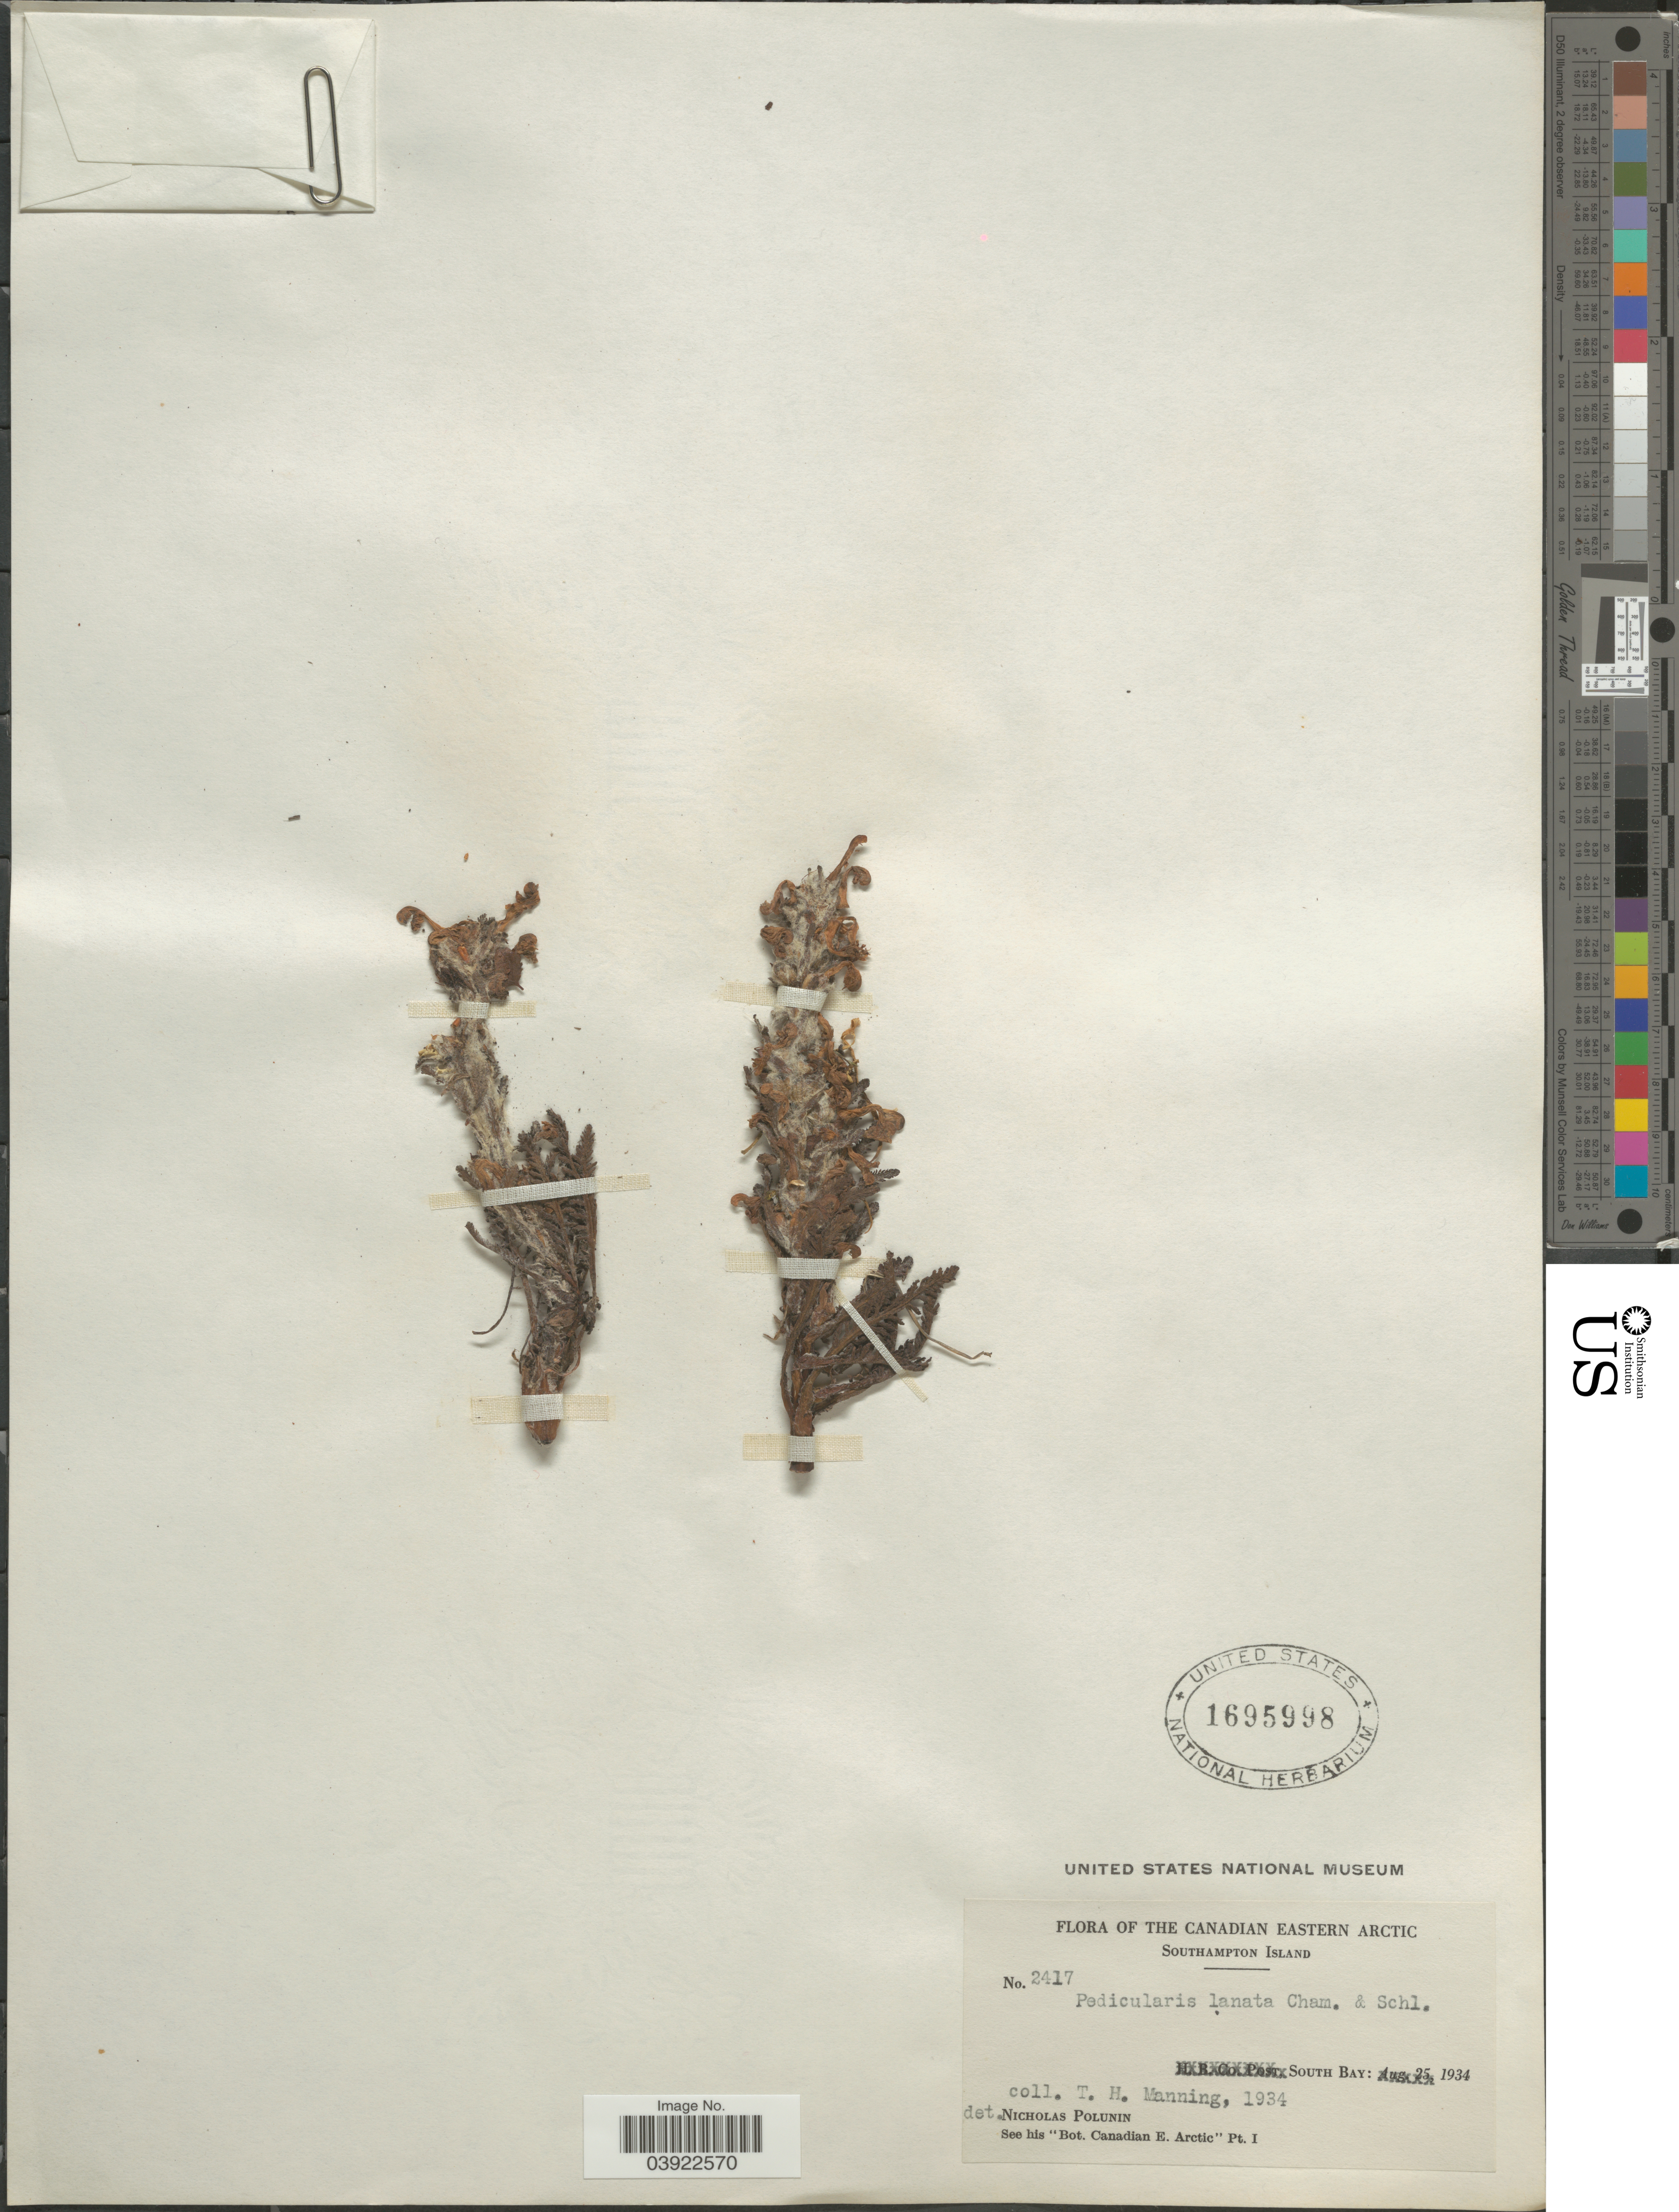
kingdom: Plantae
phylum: Tracheophyta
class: Magnoliopsida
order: Lamiales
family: Orobanchaceae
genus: Pedicularis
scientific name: Pedicularis lanata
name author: Willd. ex Cham. & Schltdl.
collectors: T. Manning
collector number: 2417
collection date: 1934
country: Canada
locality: The Canadian Eastern Arctic. Southampton Island. South Bay.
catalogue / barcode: US 1695998